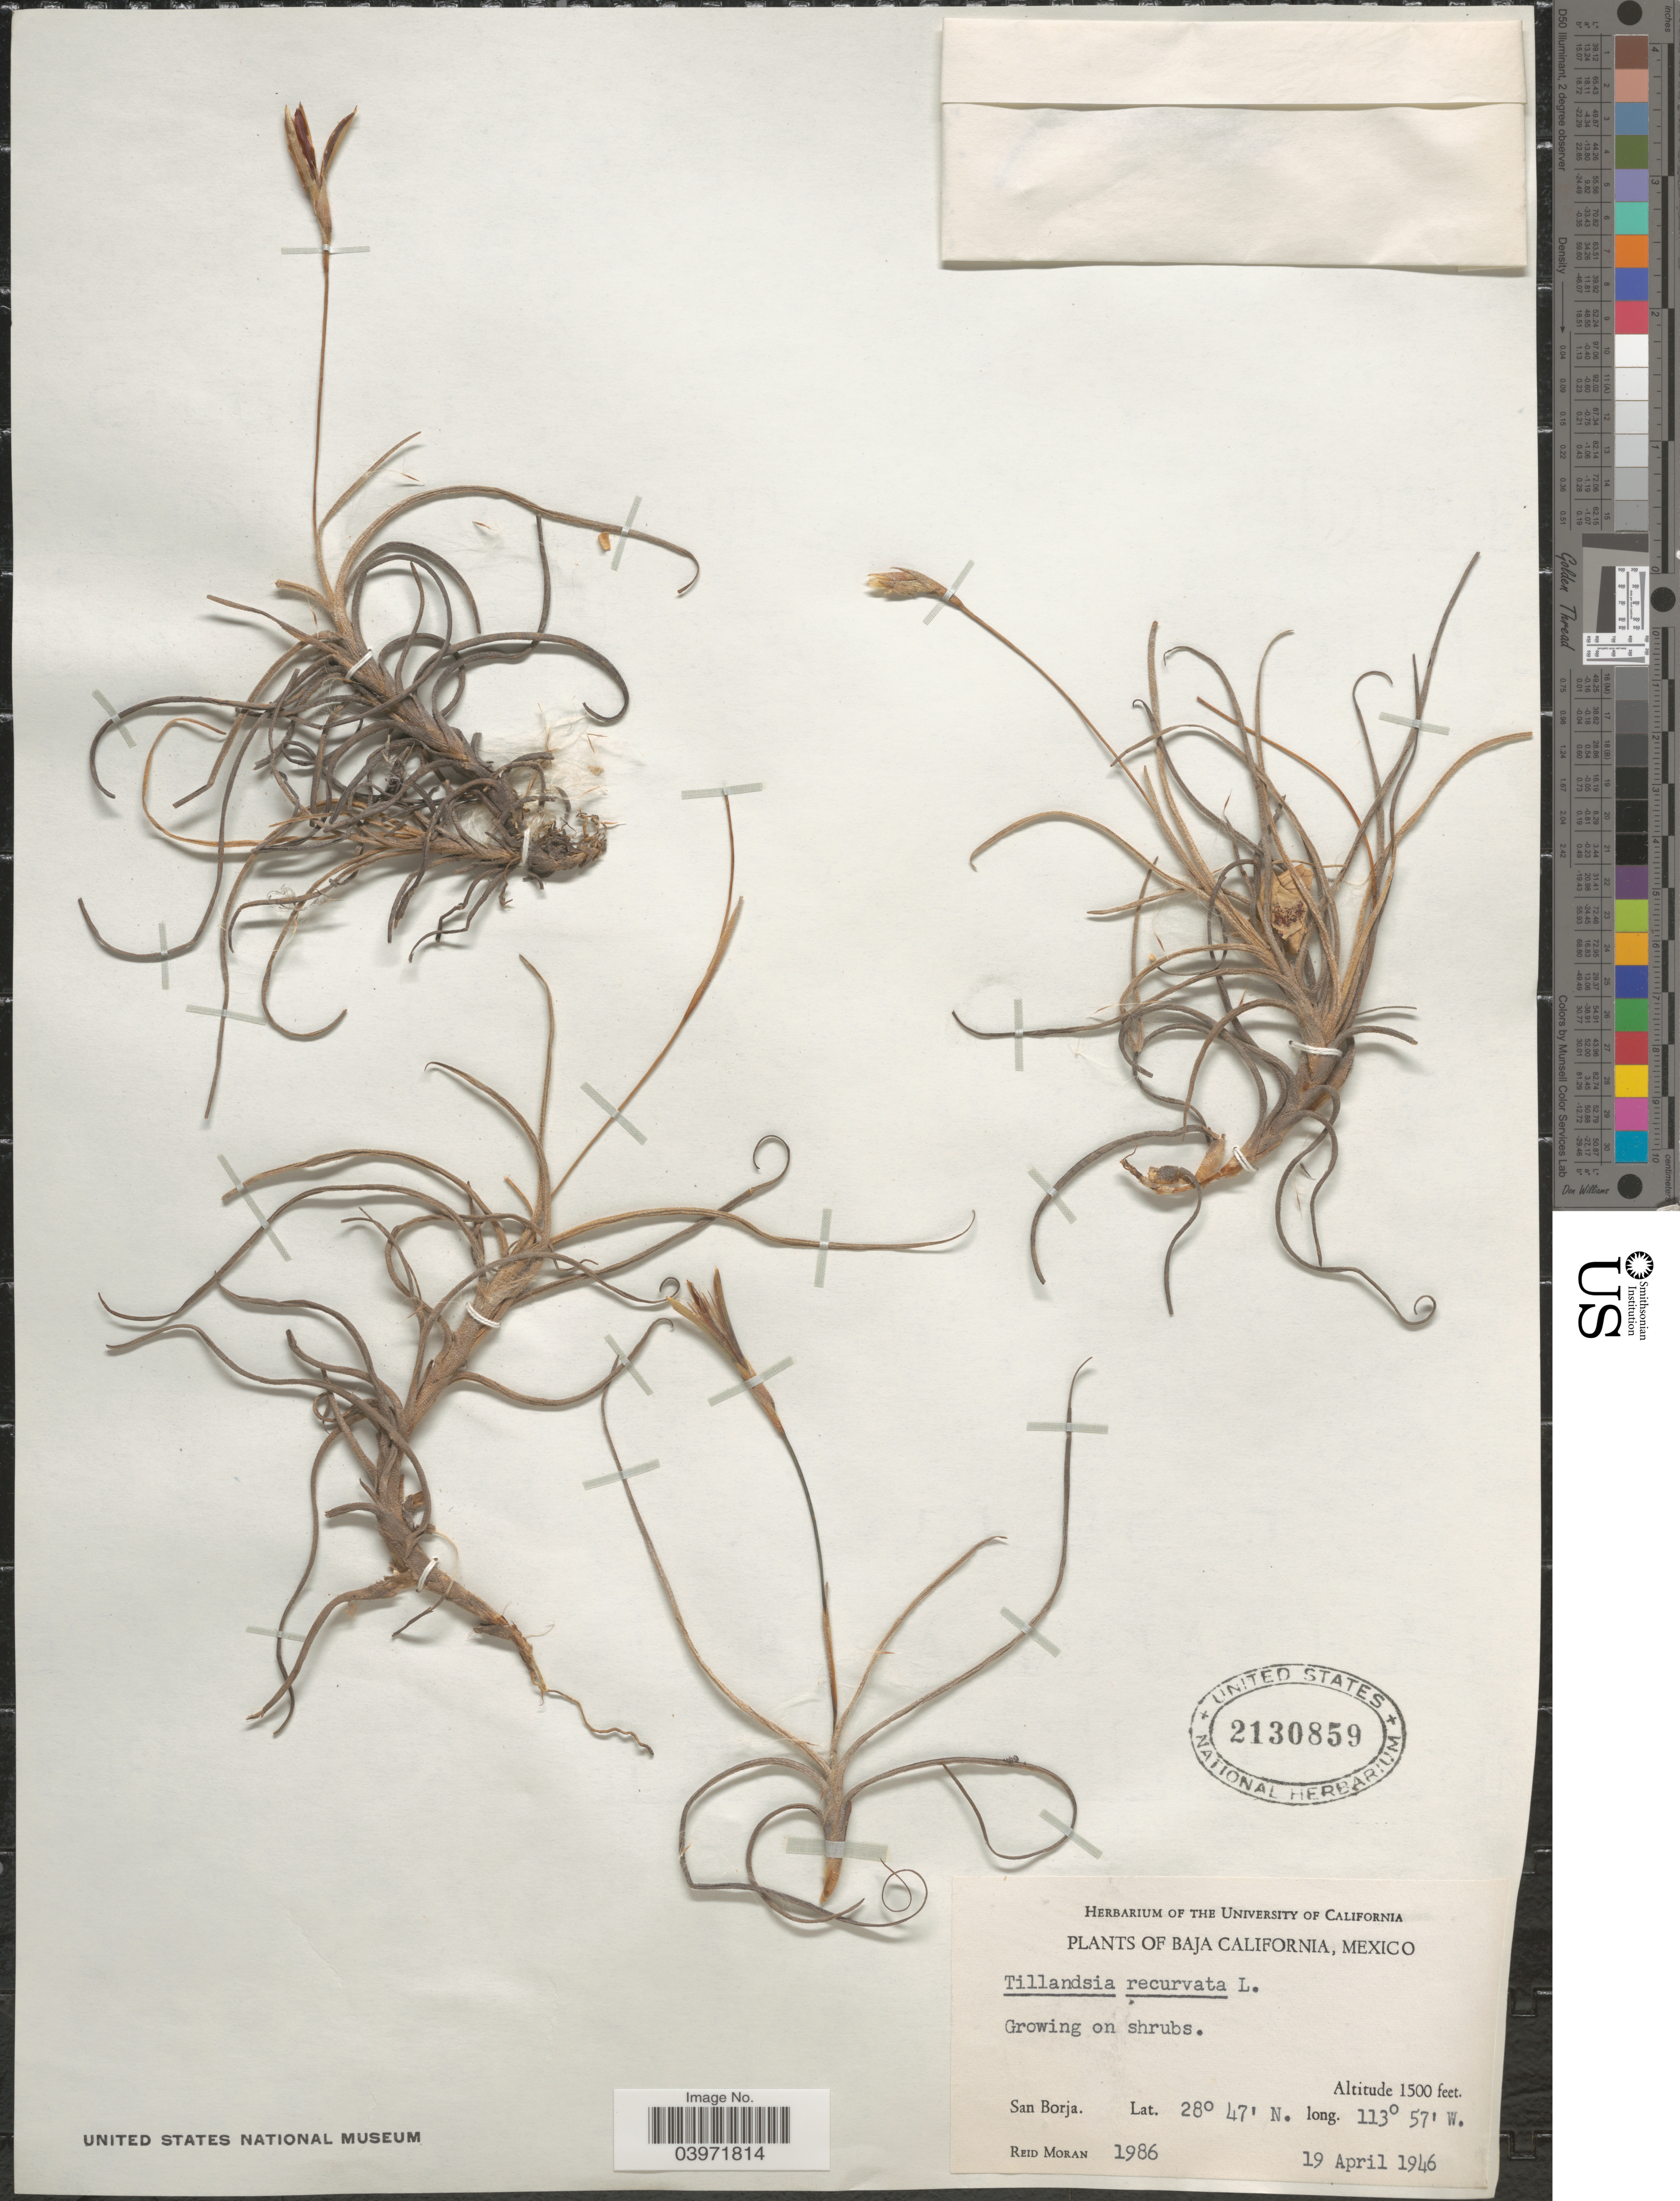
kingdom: Plantae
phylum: Tracheophyta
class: Liliopsida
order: Poales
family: Bromeliaceae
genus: Tillandsia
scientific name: Tillandsia recurvata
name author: L.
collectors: R. Moran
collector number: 1986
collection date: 1946-04-19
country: Mexico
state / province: Baja California Norte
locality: San Borja.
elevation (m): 457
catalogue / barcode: US 2130859